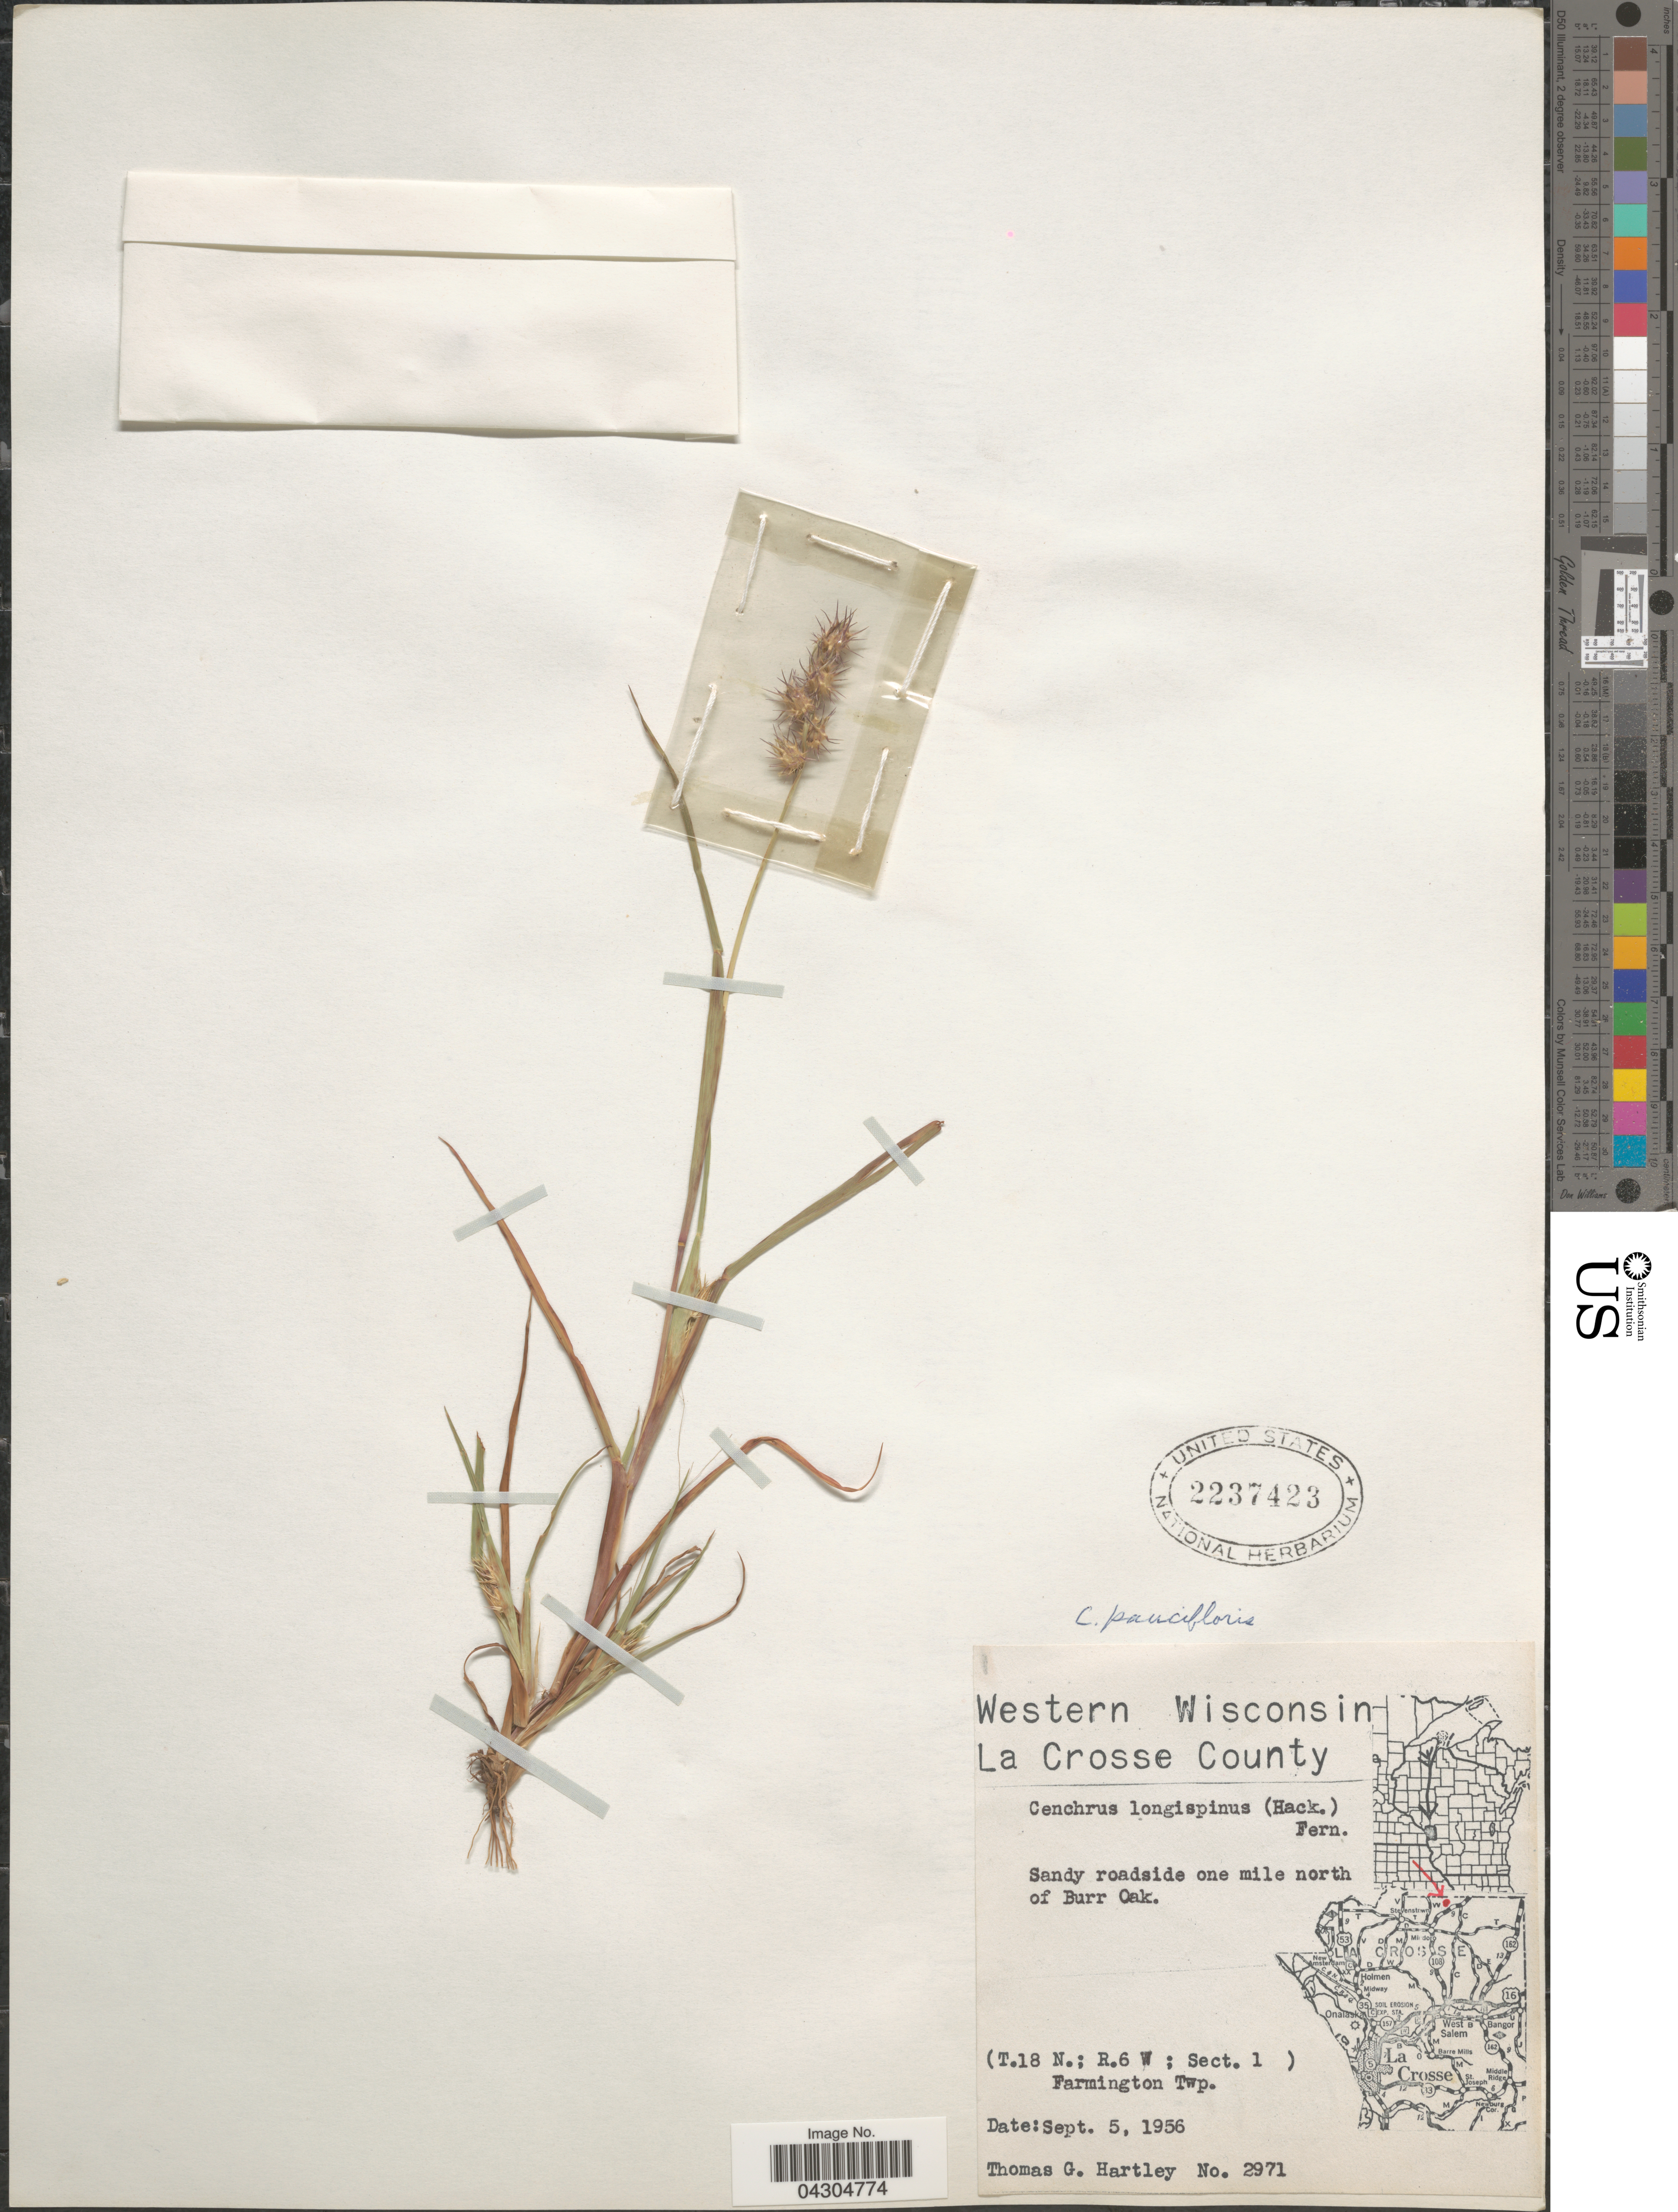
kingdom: Plantae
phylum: Tracheophyta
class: Liliopsida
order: Poales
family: Poaceae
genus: Cenchrus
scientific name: Cenchrus longispinus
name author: (Hack.) Fernald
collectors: T. G. Hartley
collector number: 2971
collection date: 1956-09-05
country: United States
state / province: Wisconsin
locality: Western Wisconsin. La Crosse County. Sandy roadside one mile north of Burr Oak. (T.18 N.; R.6 W ; Sect. 1). Farmington Twp.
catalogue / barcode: US 2237423